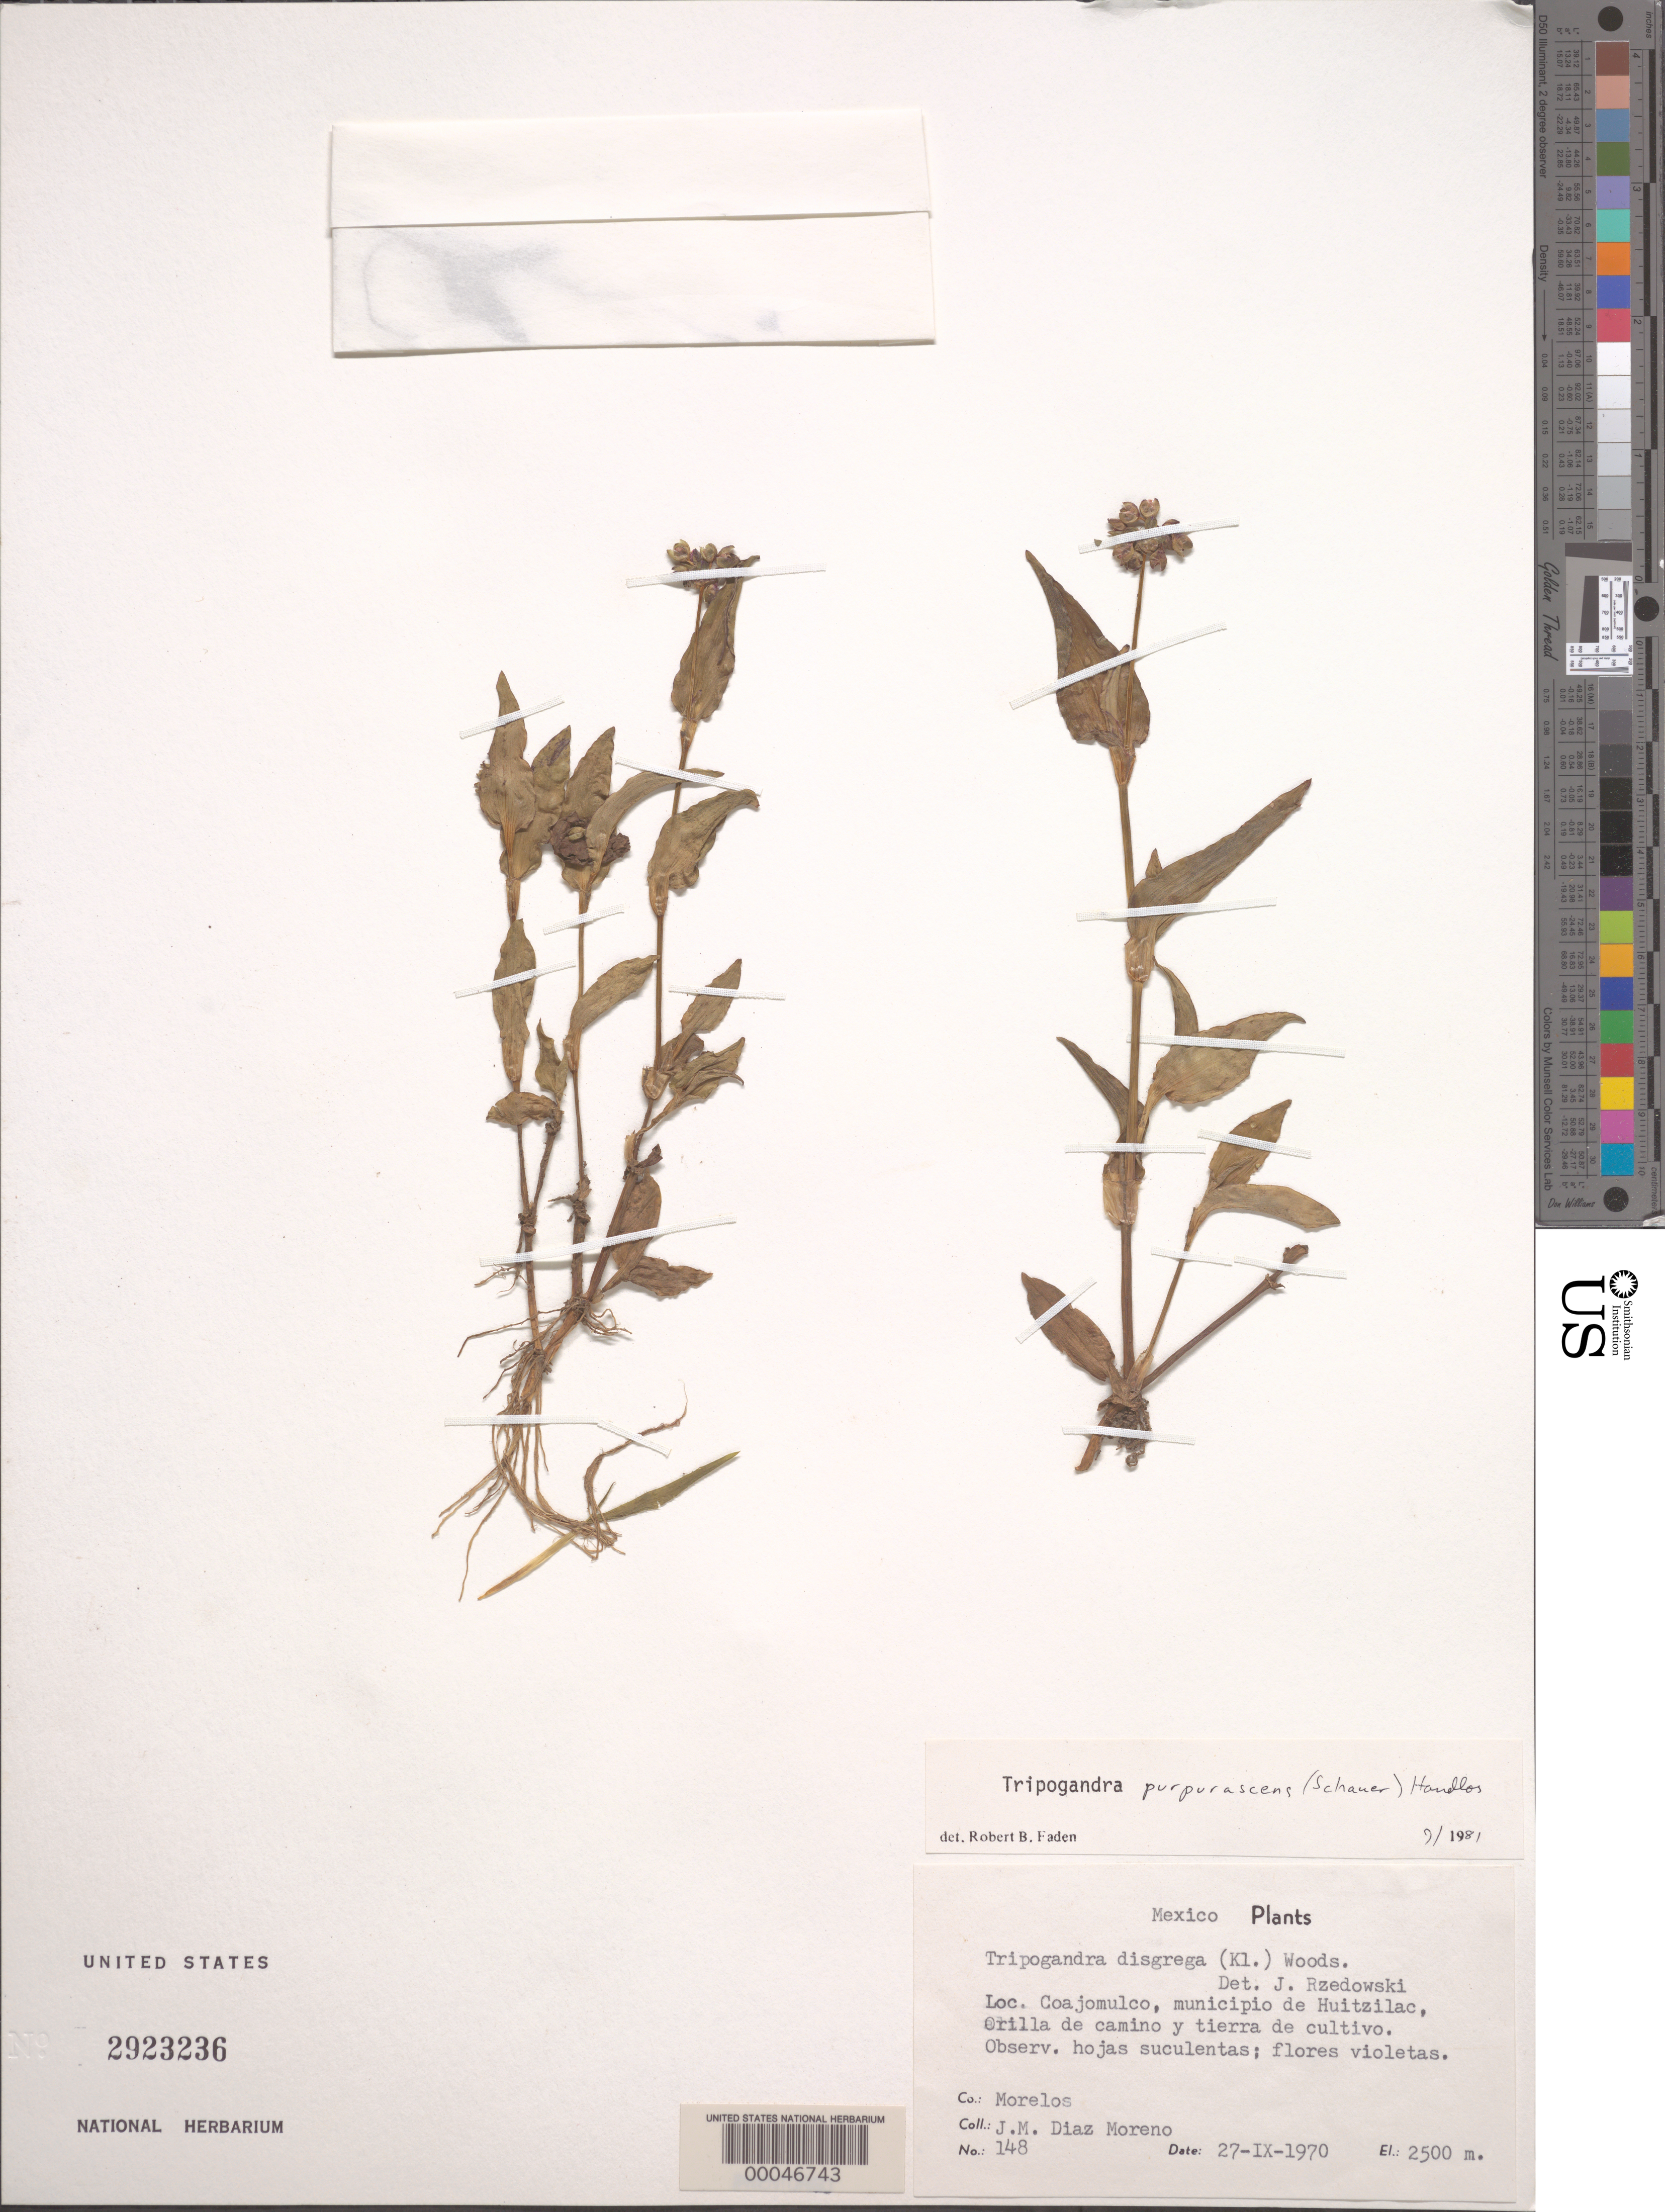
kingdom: Plantae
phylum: Tracheophyta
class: Liliopsida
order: Commelinales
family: Commelinaceae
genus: Tripogandra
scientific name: Tripogandra purpurascens subsp. purpurascens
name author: (S. Schauer) Handlos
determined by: Faden, Robert B., (US), Smithsonian Institution - National Museum of Natural History (UNITED STATES)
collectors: J. Moreno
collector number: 148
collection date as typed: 27 Sep 1970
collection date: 1970-09-27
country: Mexico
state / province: Morelos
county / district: Huitzilac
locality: Coajomulco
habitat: Cultivated soil, roadside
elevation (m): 2500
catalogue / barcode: US 2923236